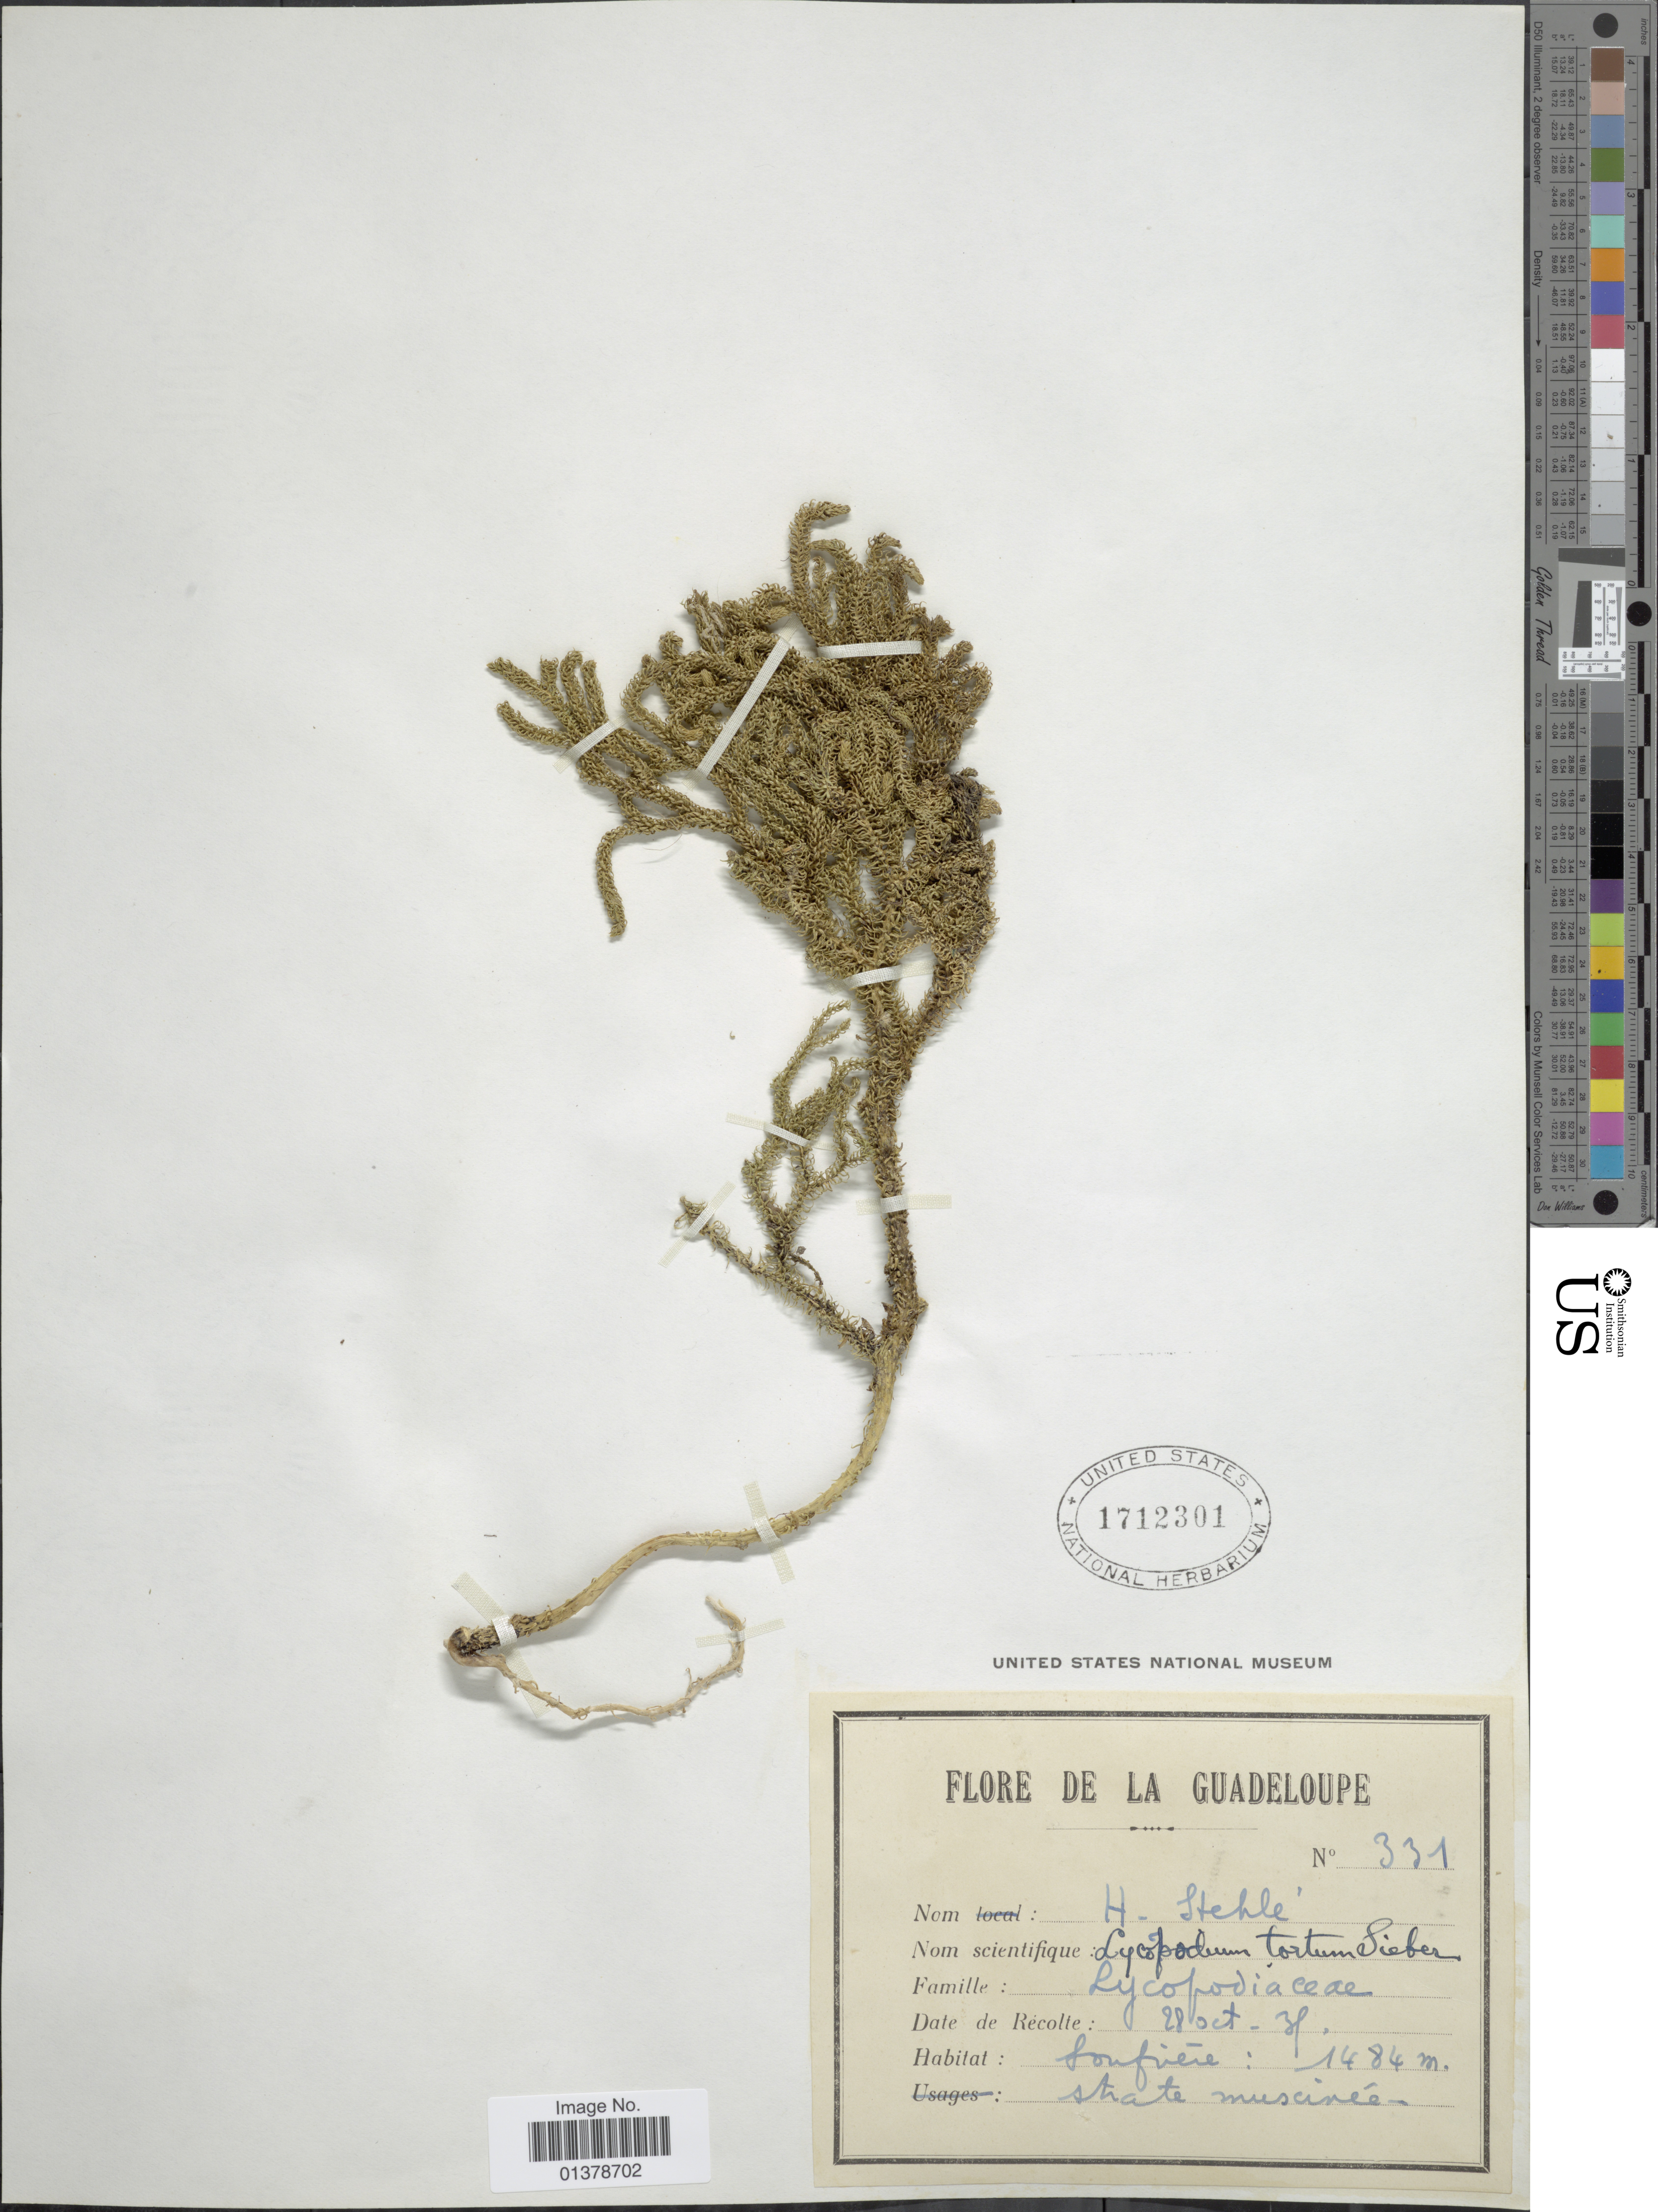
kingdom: Plantae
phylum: Tracheophyta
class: Lycopodiopsida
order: Lycopodiales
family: Lycopodiaceae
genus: Palhinhaea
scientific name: Palhinhaea torta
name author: (Sieber ex Underw. & F.E. Lloyd) Christenh.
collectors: H. Stehlé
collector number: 331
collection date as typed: Transcribed d/m/y: 28/10/38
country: Guadeloupe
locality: Soufiere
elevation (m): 1484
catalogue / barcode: US 1712301